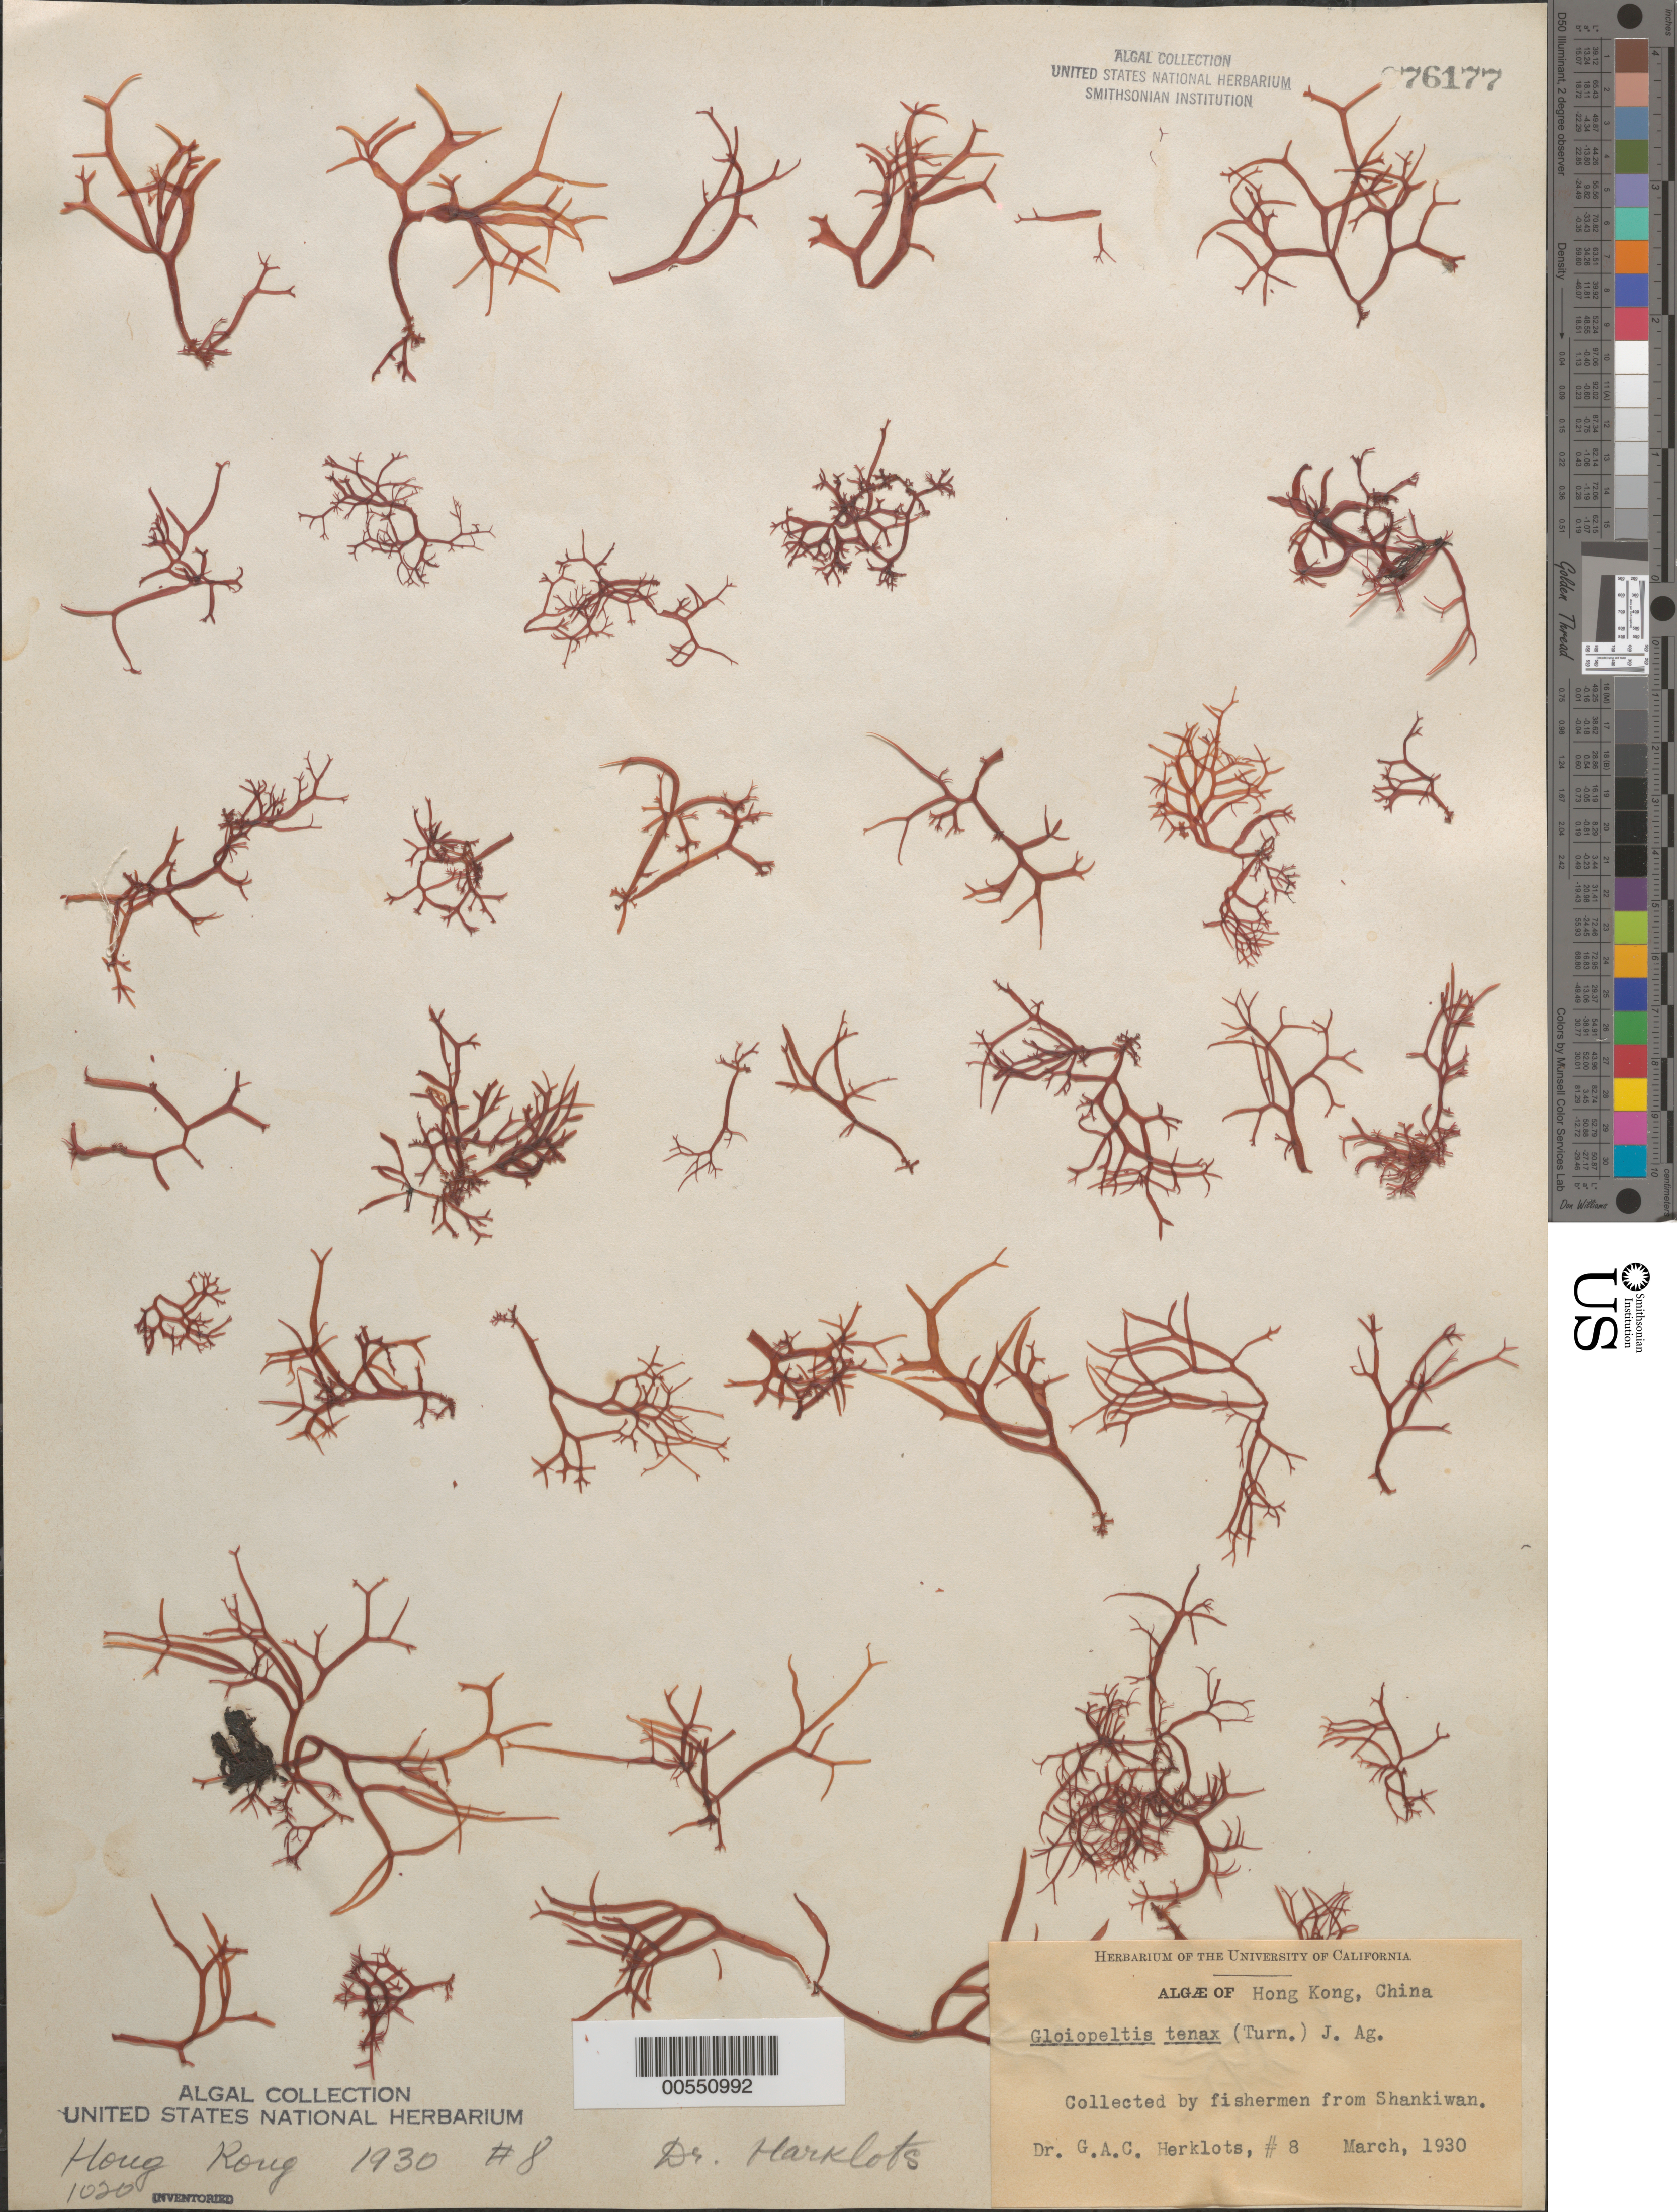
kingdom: Plantae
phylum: Rhodophyta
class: Florideophyceae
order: Gigartinales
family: Endocladiaceae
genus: Gloiopeltis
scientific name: Gloiopeltis tenax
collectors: G. Herklots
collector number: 8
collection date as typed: Mar 1930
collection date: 1930-03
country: China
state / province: Hong Kong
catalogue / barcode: US 76177